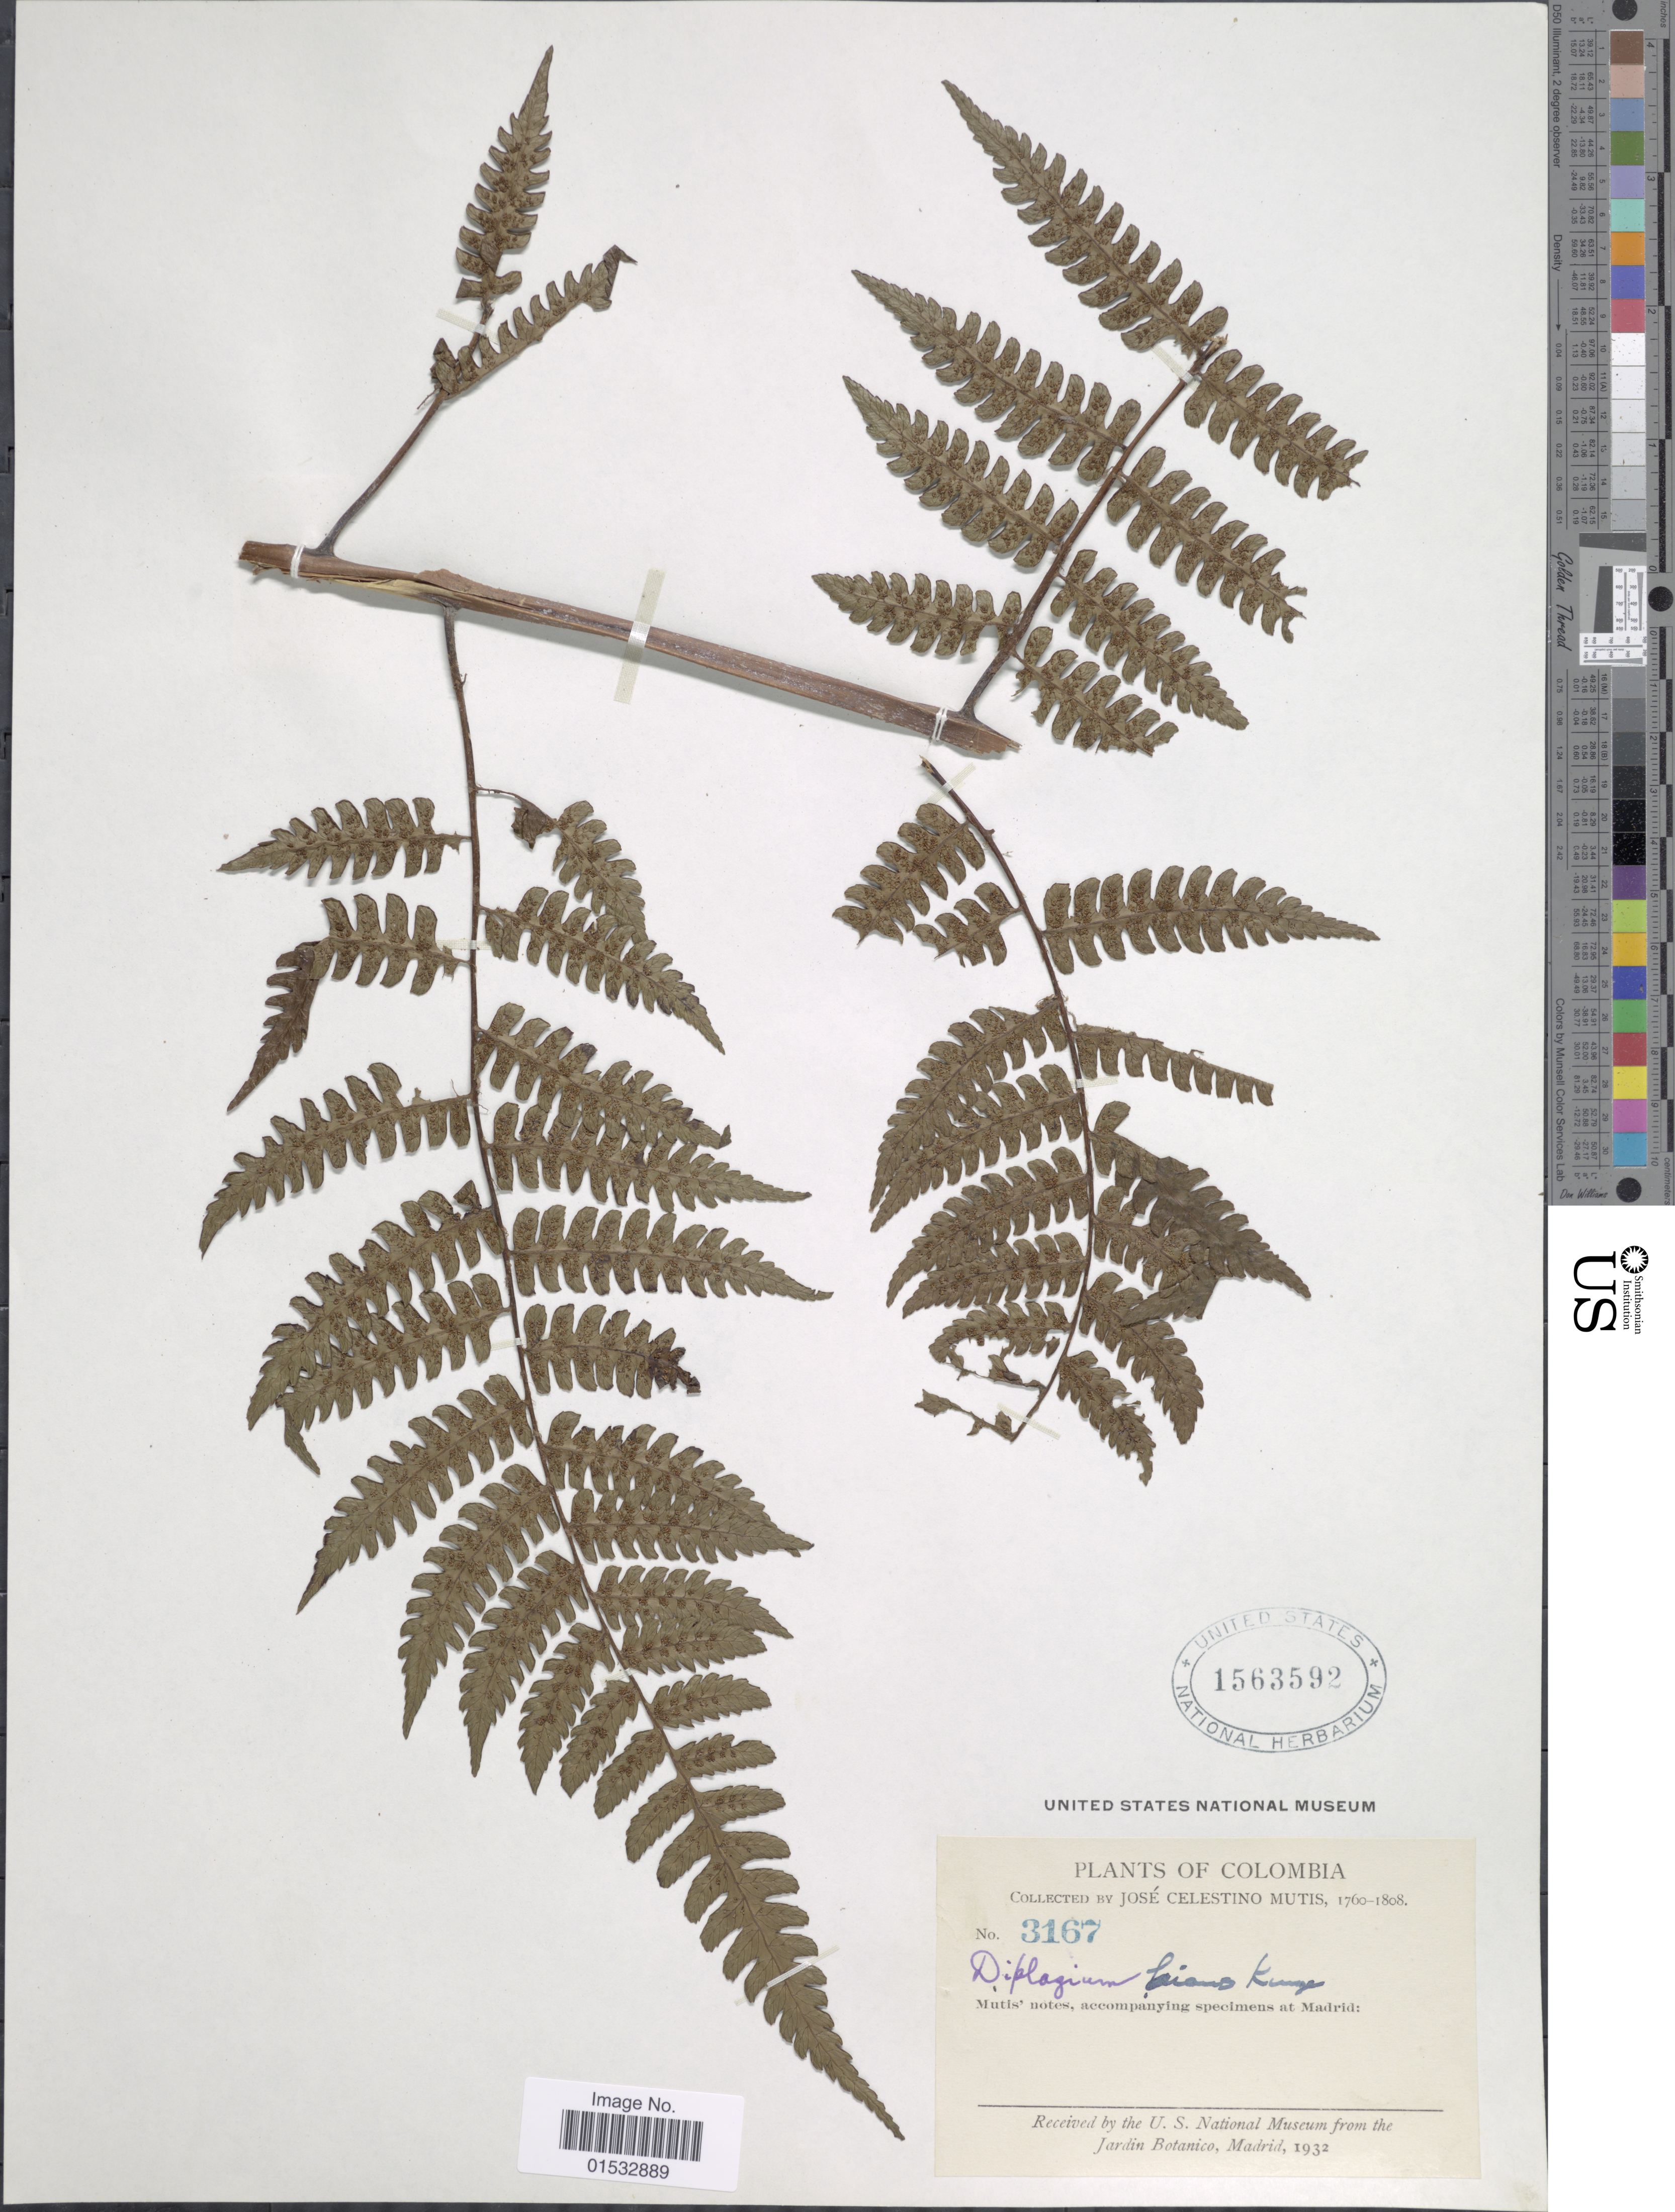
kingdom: Plantae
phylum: Tracheophyta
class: Polypodiopsida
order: Polypodiales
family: Athyriaceae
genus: Diplazium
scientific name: Diplazium hians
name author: Kunze ex Klotzsch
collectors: J. C. B. Mutis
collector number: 3167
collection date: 1760/1808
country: Colombia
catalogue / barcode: US 1563592